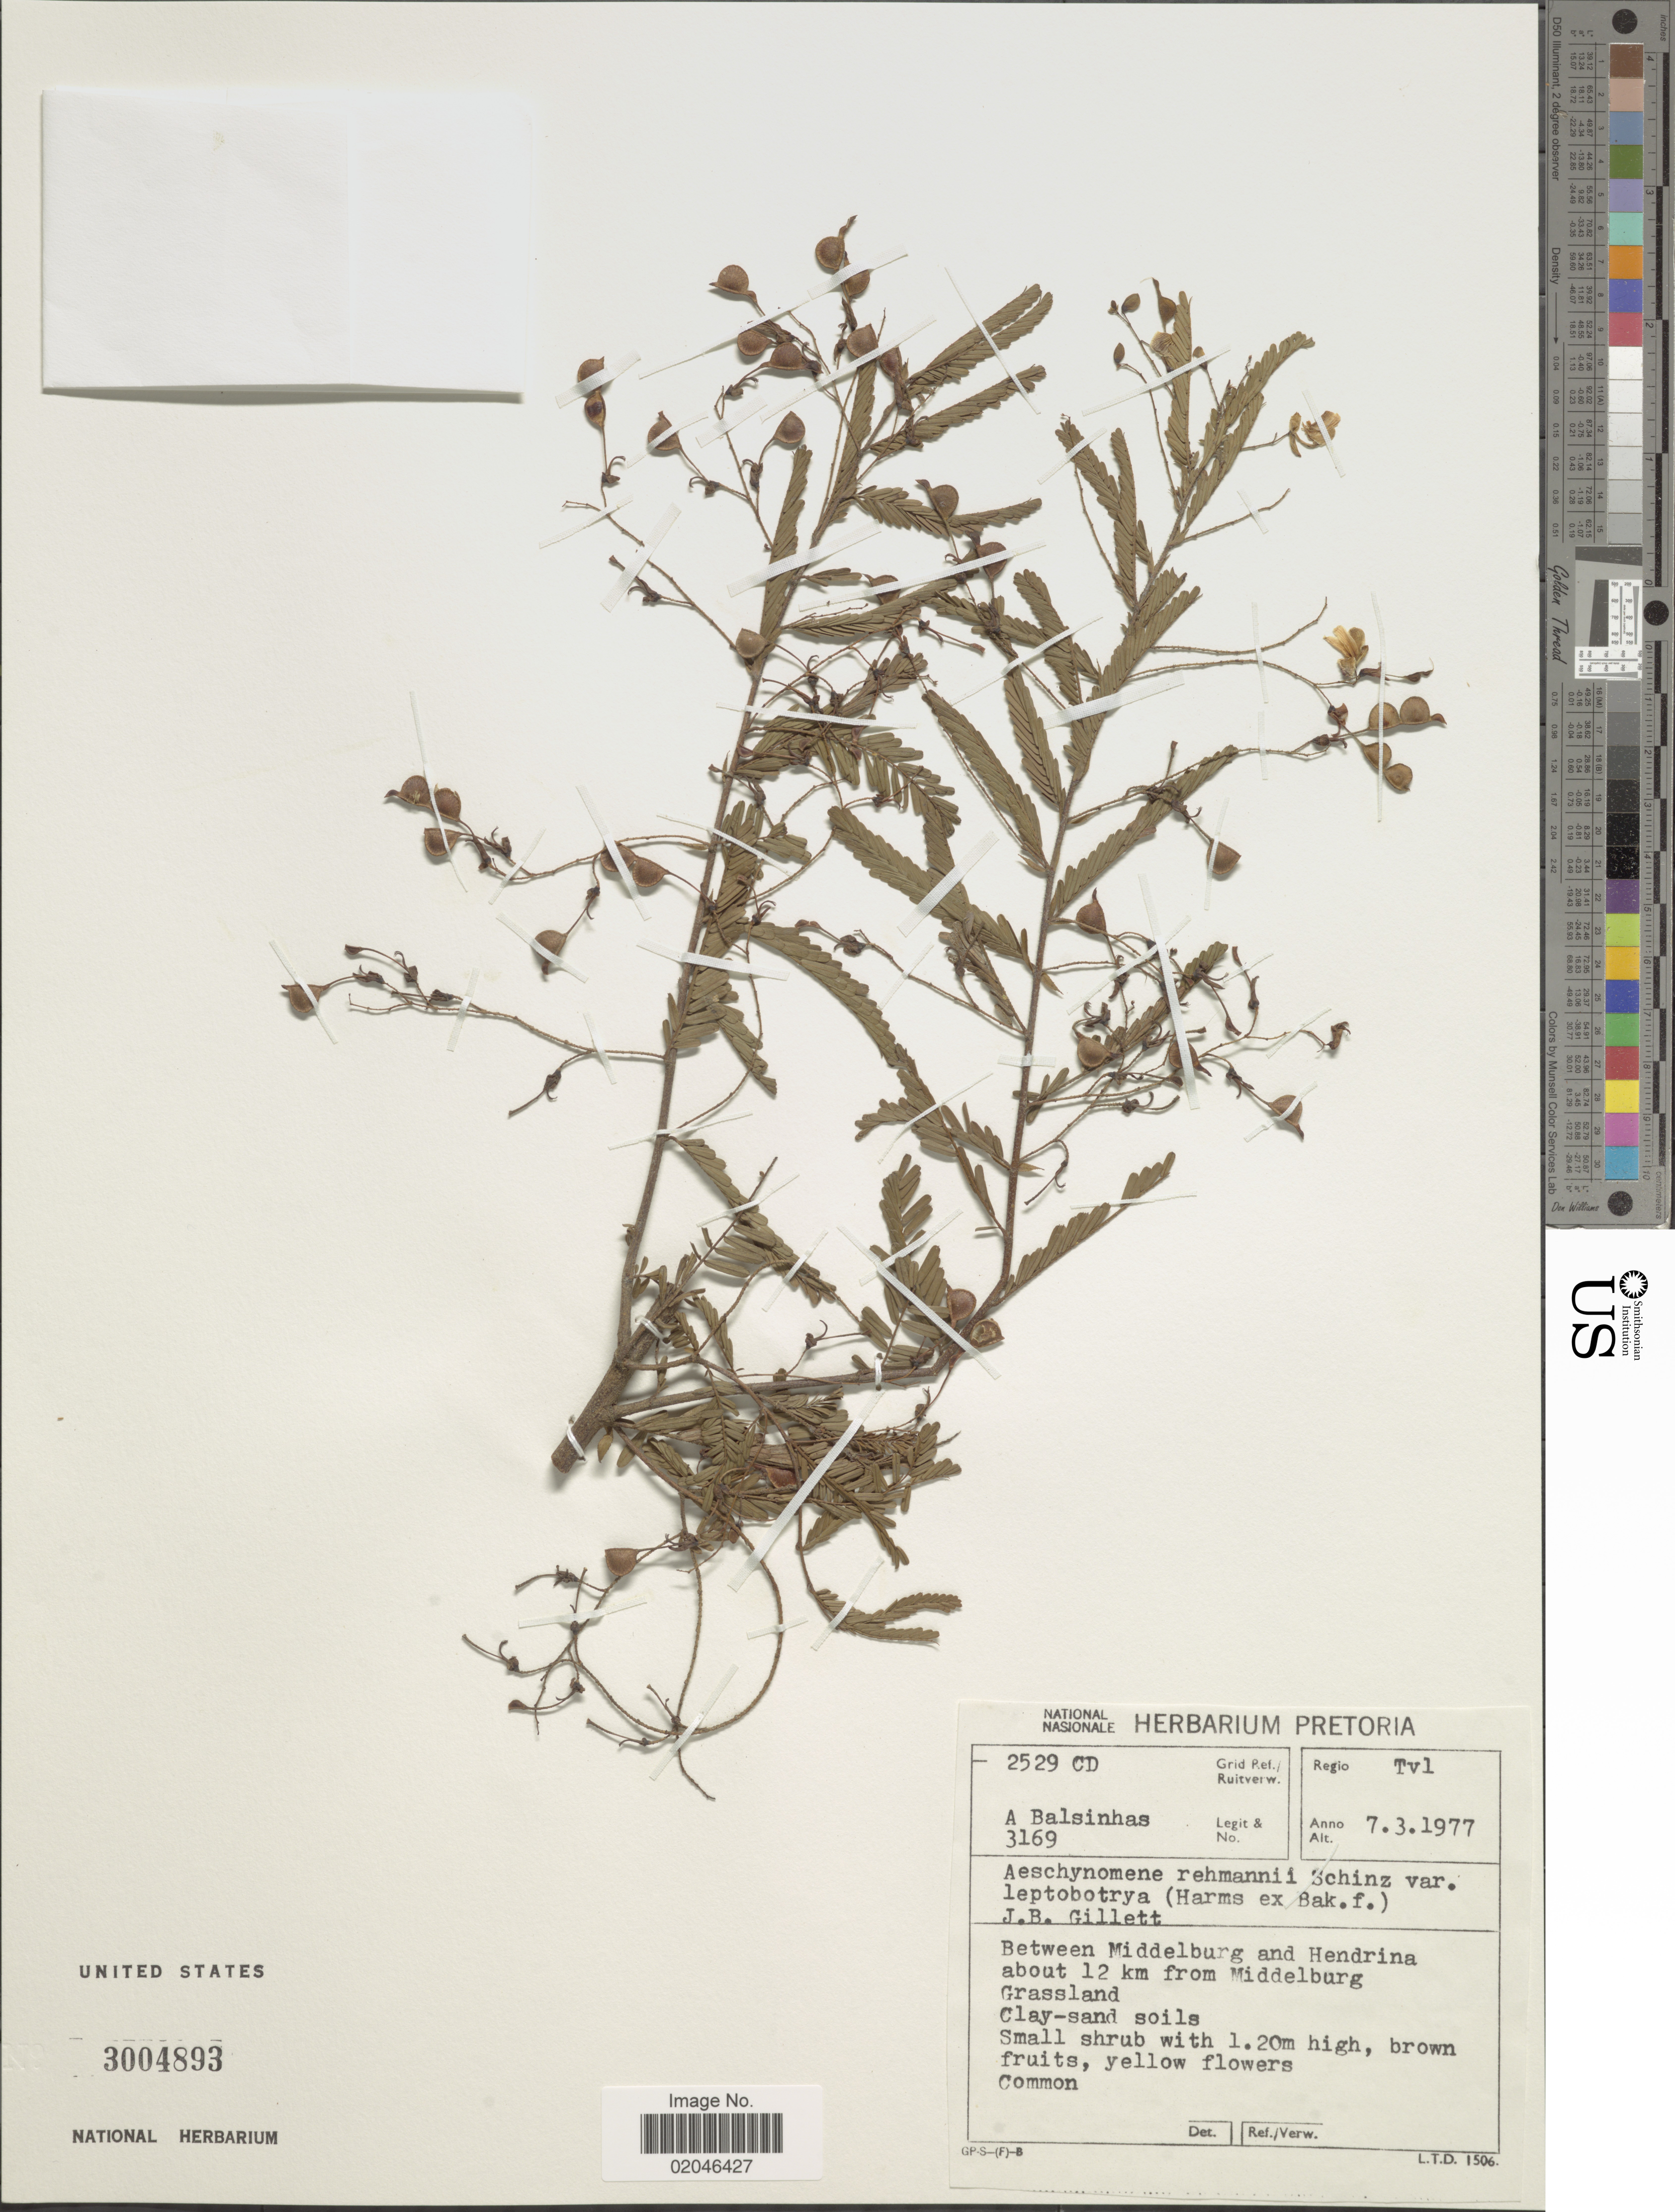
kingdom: Plantae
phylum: Tracheophyta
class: Magnoliopsida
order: Fabales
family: Fabaceae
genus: Aeschynomene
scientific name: Aeschynomene rehmannii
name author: Schinz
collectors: A. A. Balsinhas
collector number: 3169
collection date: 1977-03-07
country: South Africa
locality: Regio TVL. Between Middelburg and Hendrina about 12 km from Middelburg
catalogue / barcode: US 3004893